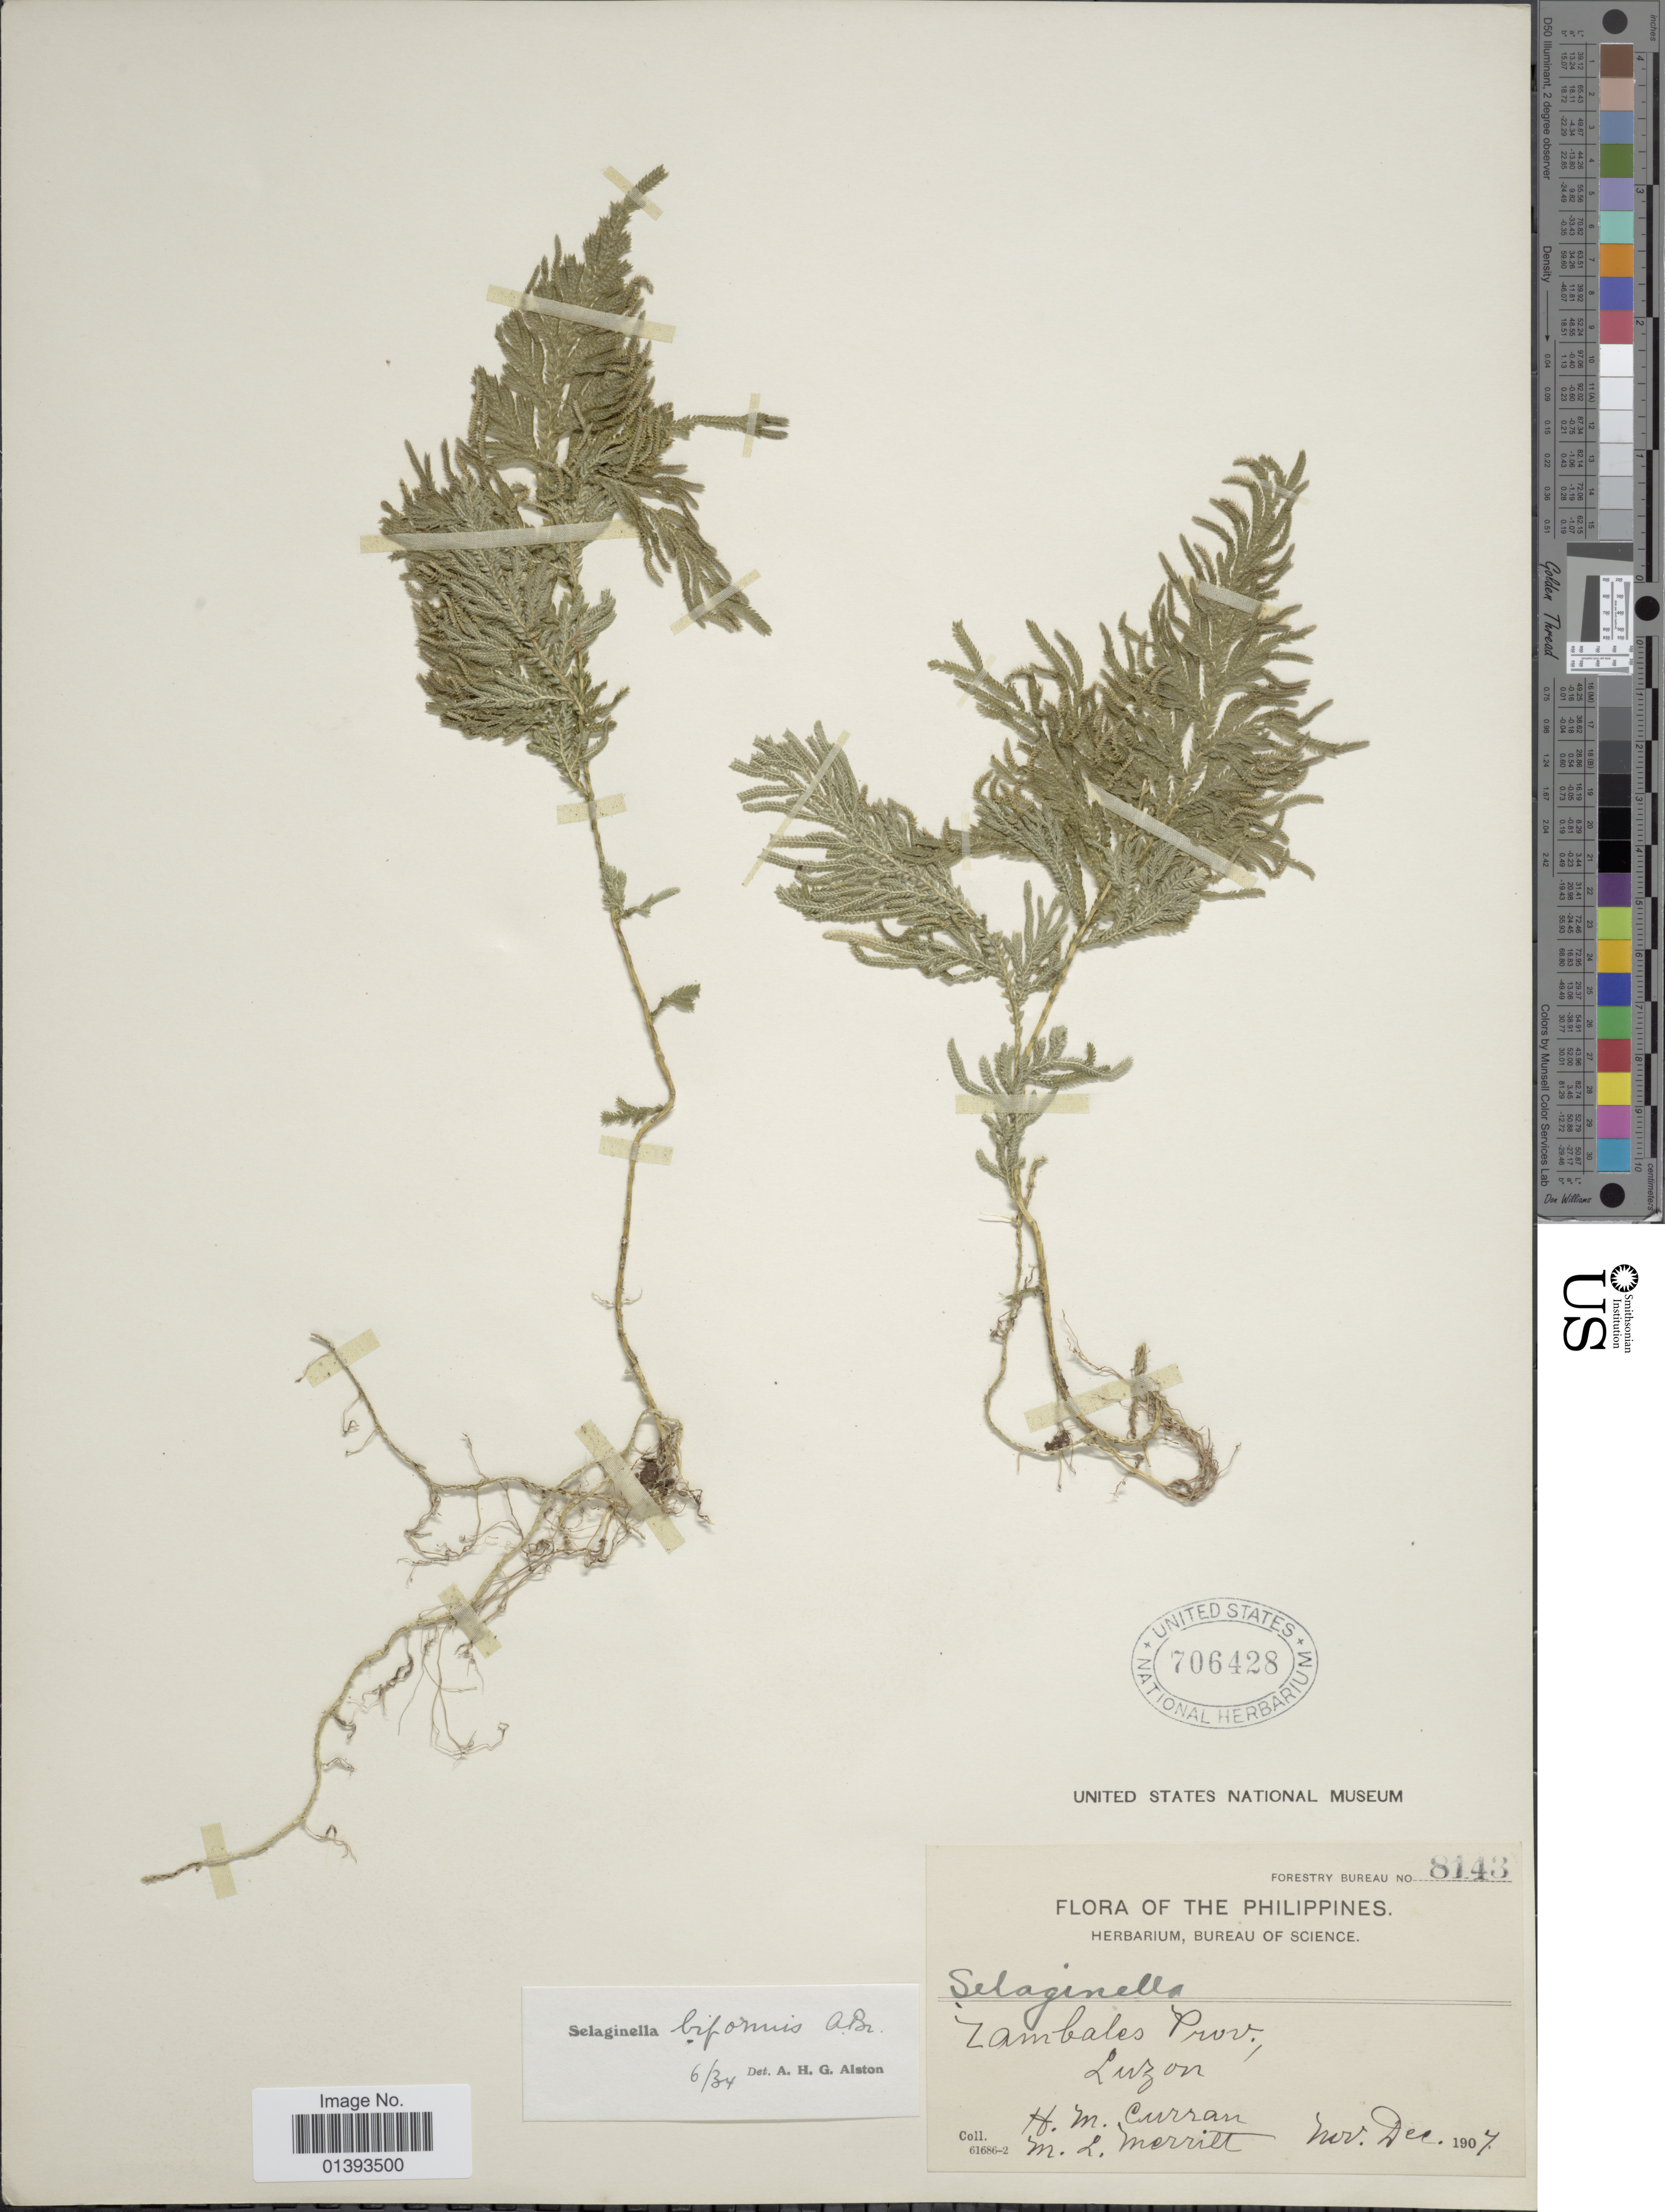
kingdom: Plantae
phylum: Tracheophyta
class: Lycopodiopsida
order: Selaginellales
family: Selaginellaceae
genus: Selaginella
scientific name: Selaginella biformis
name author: A. Braun ex Kuhn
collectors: H. M. Curran & M. L. Merritt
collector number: Forestry Bureau 8143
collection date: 1907-11/1907-12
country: Philippines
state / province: Central Luzon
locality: Zambales Prov., Luzon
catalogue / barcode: US 706428